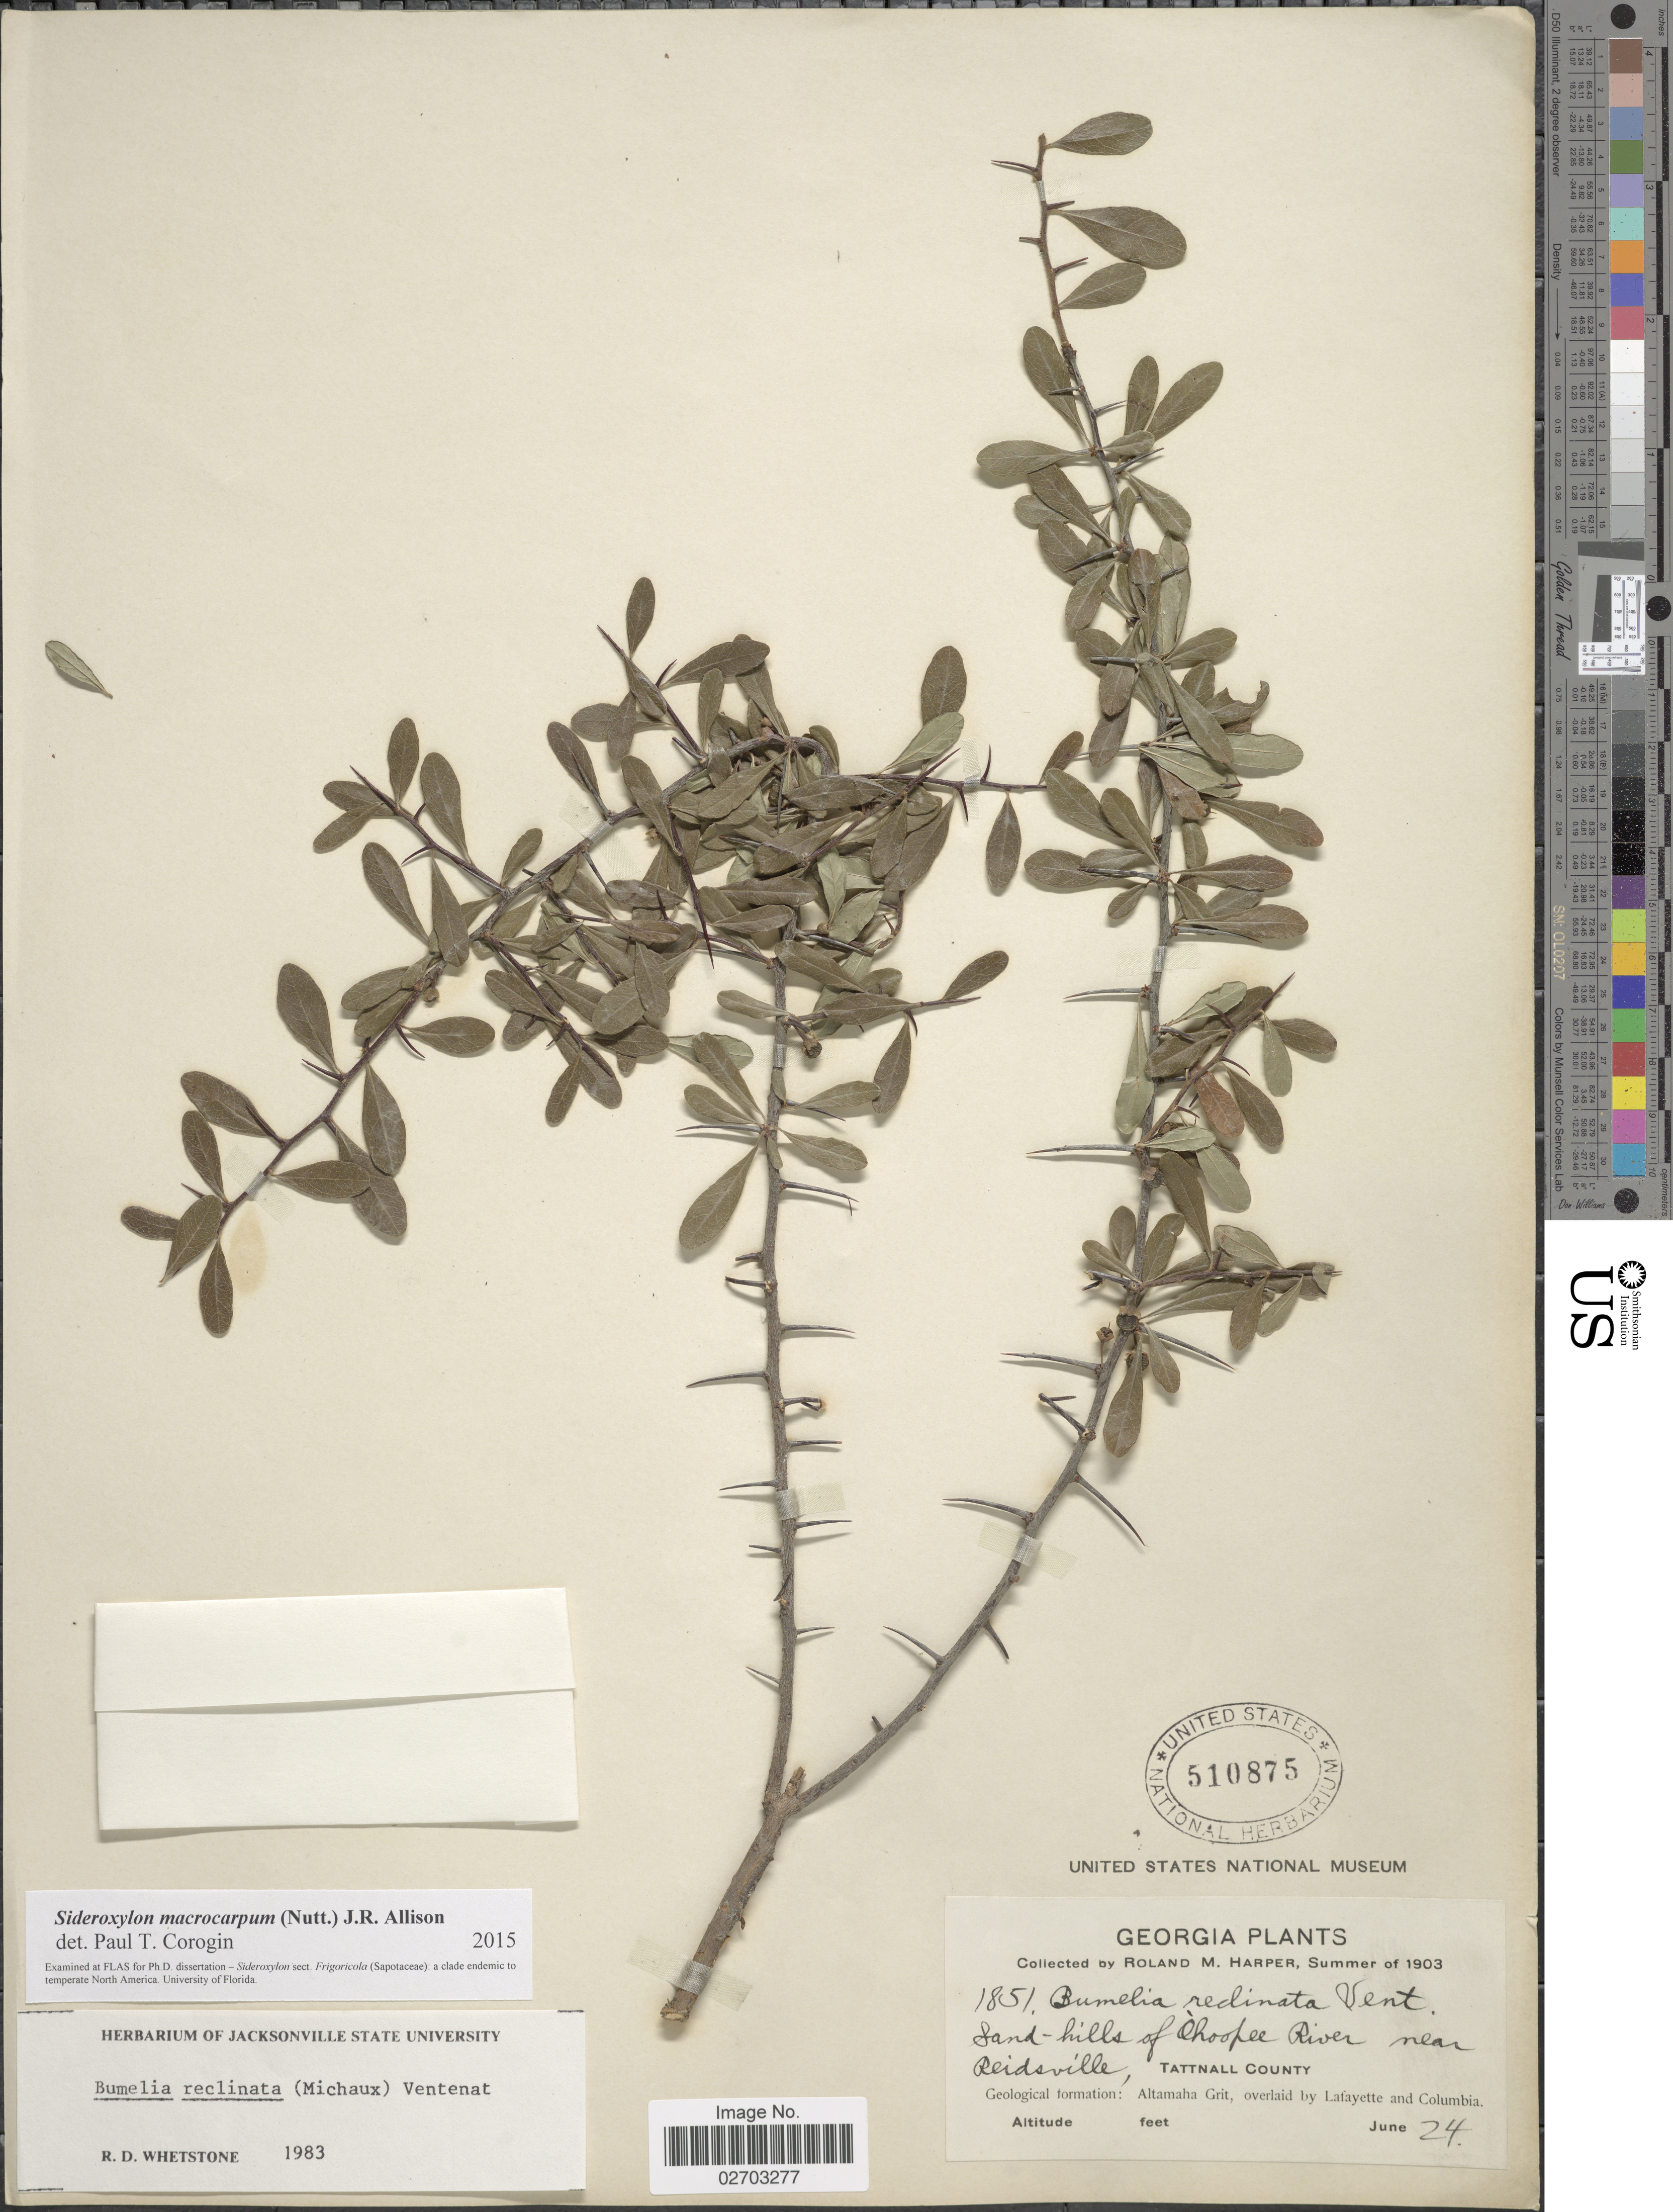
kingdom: Plantae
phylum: Tracheophyta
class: Magnoliopsida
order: Ericales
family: Sapotaceae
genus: Sideroxylon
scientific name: Sideroxylon macrocarpum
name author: (Nutt.) J.R. Allison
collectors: R. M. Harper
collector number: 1851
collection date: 1903-06-24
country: United States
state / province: Georgia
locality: Sand-hills of Choopee River near Reidsville, Tattnall County, Altamaha Grit, overlaid by Lafayette and Columbia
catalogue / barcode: US 510875